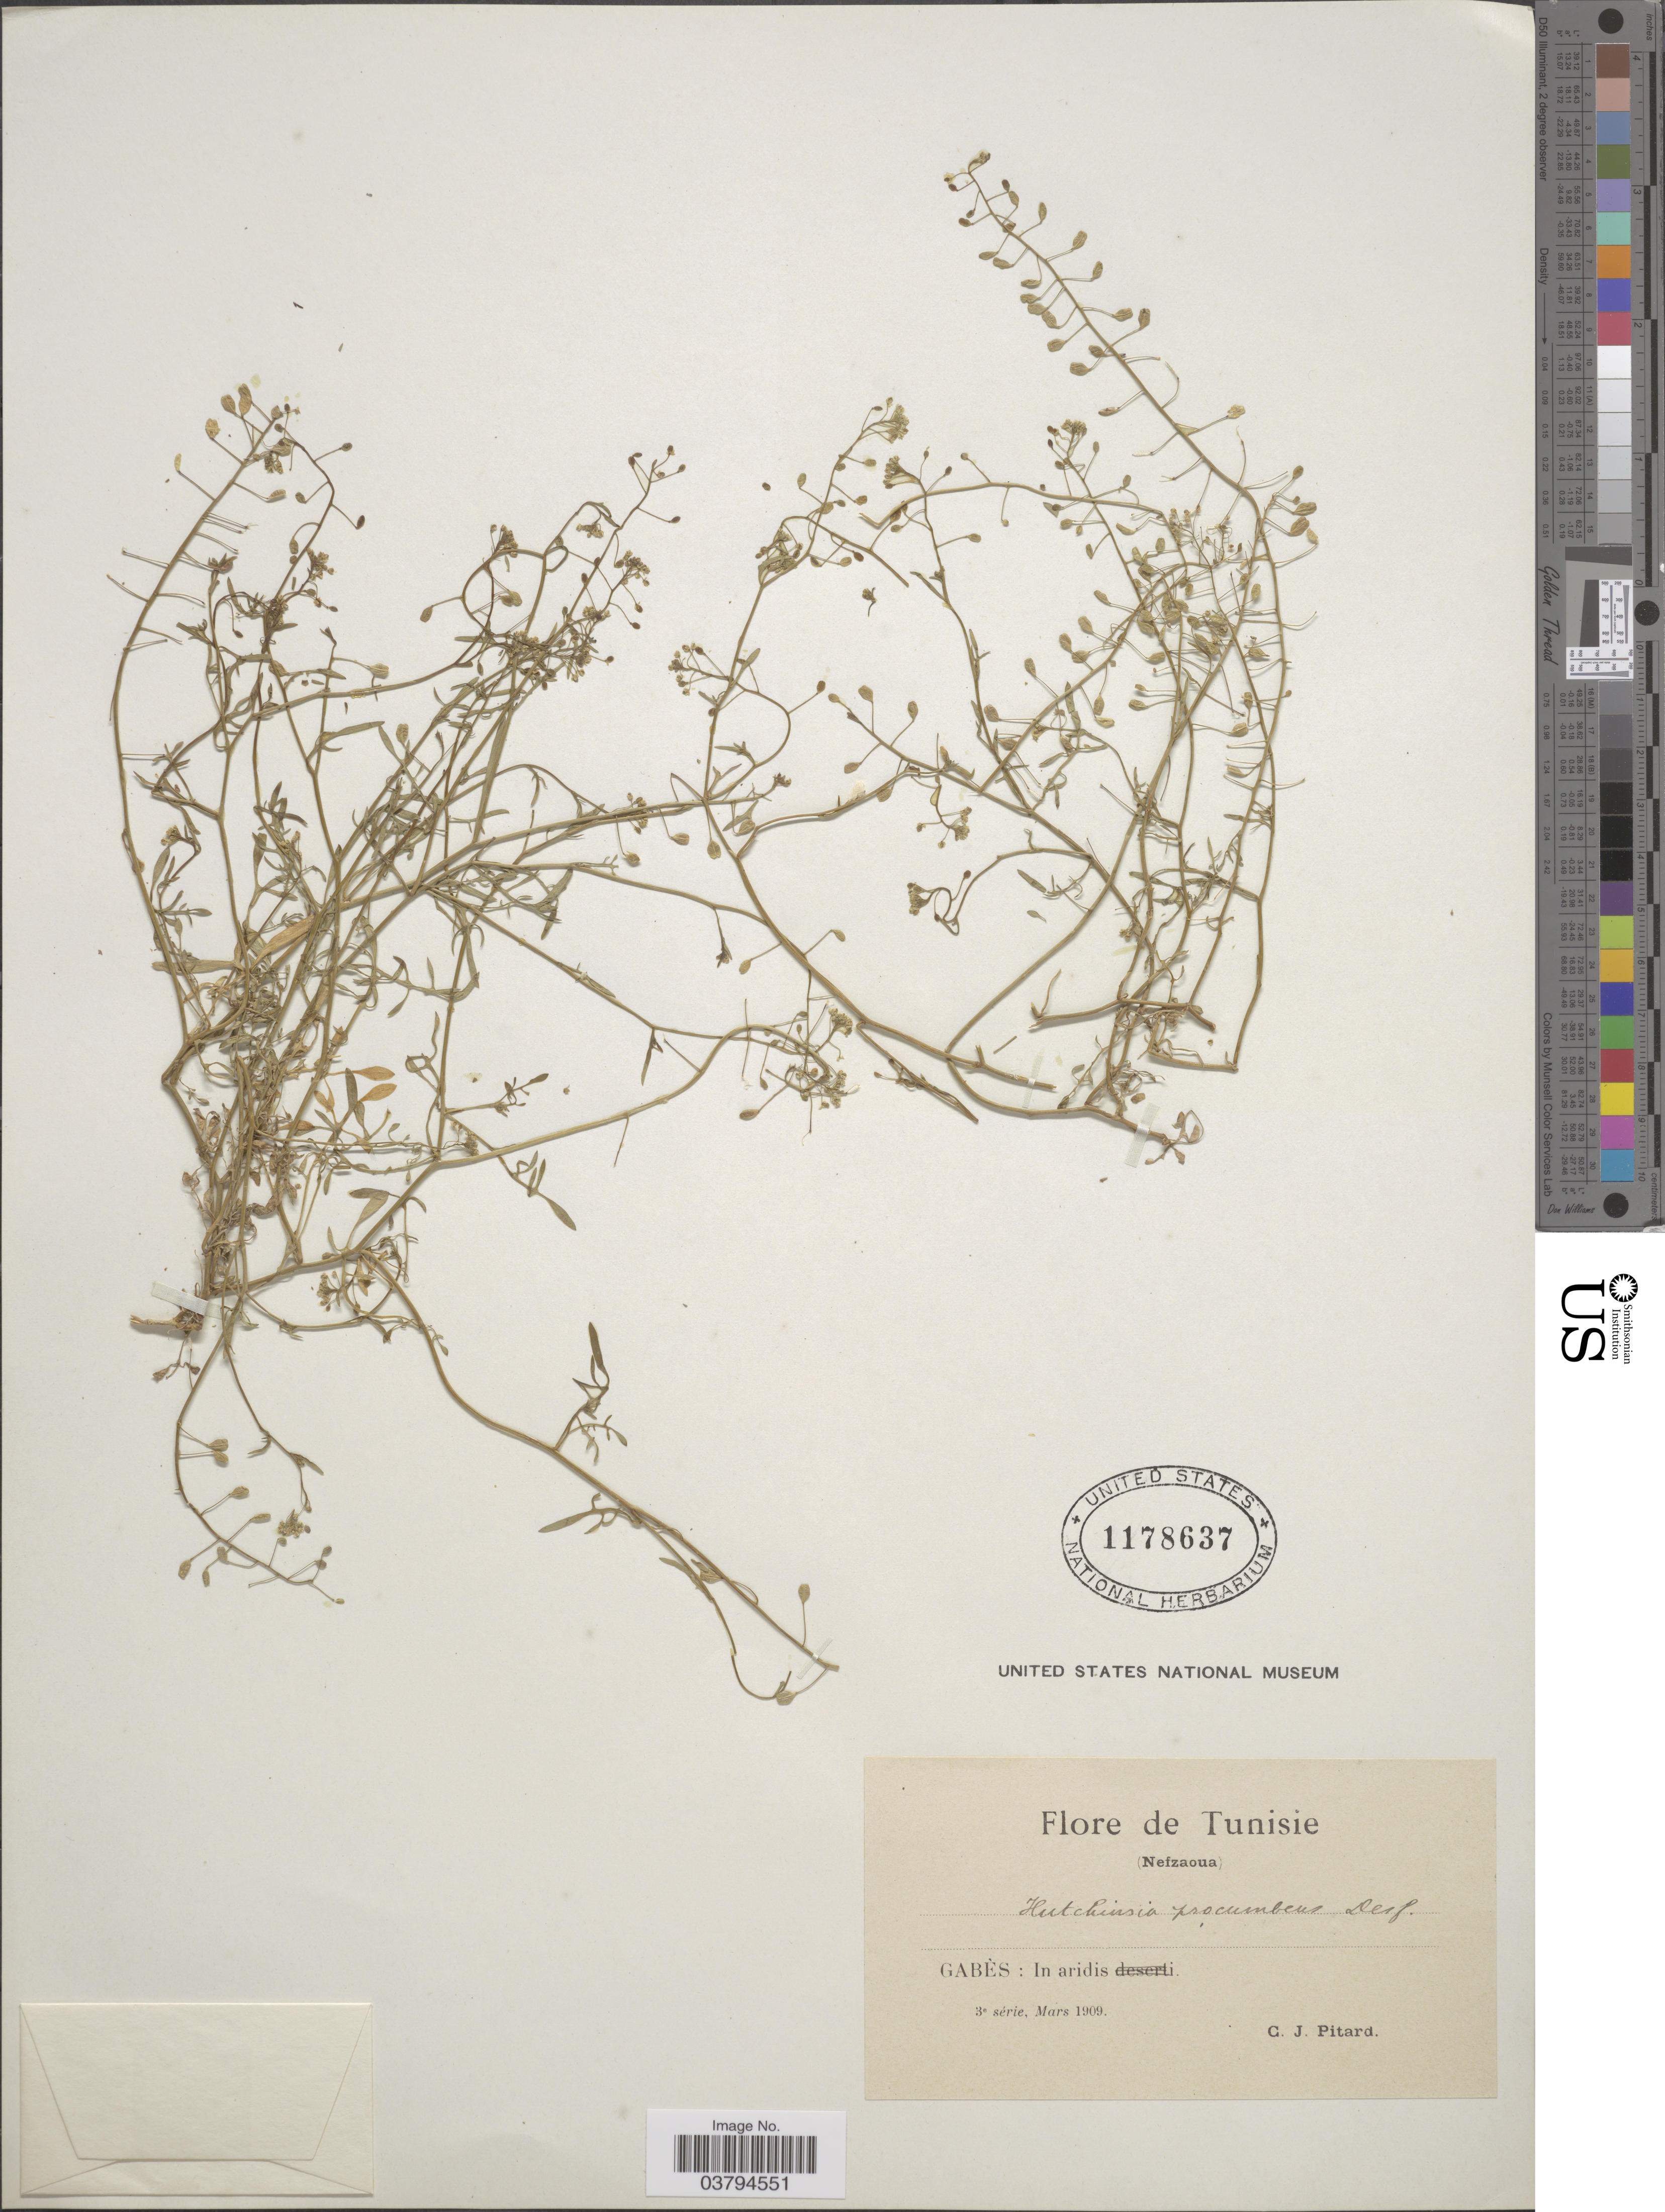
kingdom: Plantae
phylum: Tracheophyta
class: Magnoliopsida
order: Brassicales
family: Brassicaceae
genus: Hutchinsia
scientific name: Hutchinsia procumbens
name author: (L.) Desv.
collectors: C. Pitard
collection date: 1909-03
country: Tunisia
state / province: Gabès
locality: Nefzaoua. In aridis.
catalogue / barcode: US 1178637